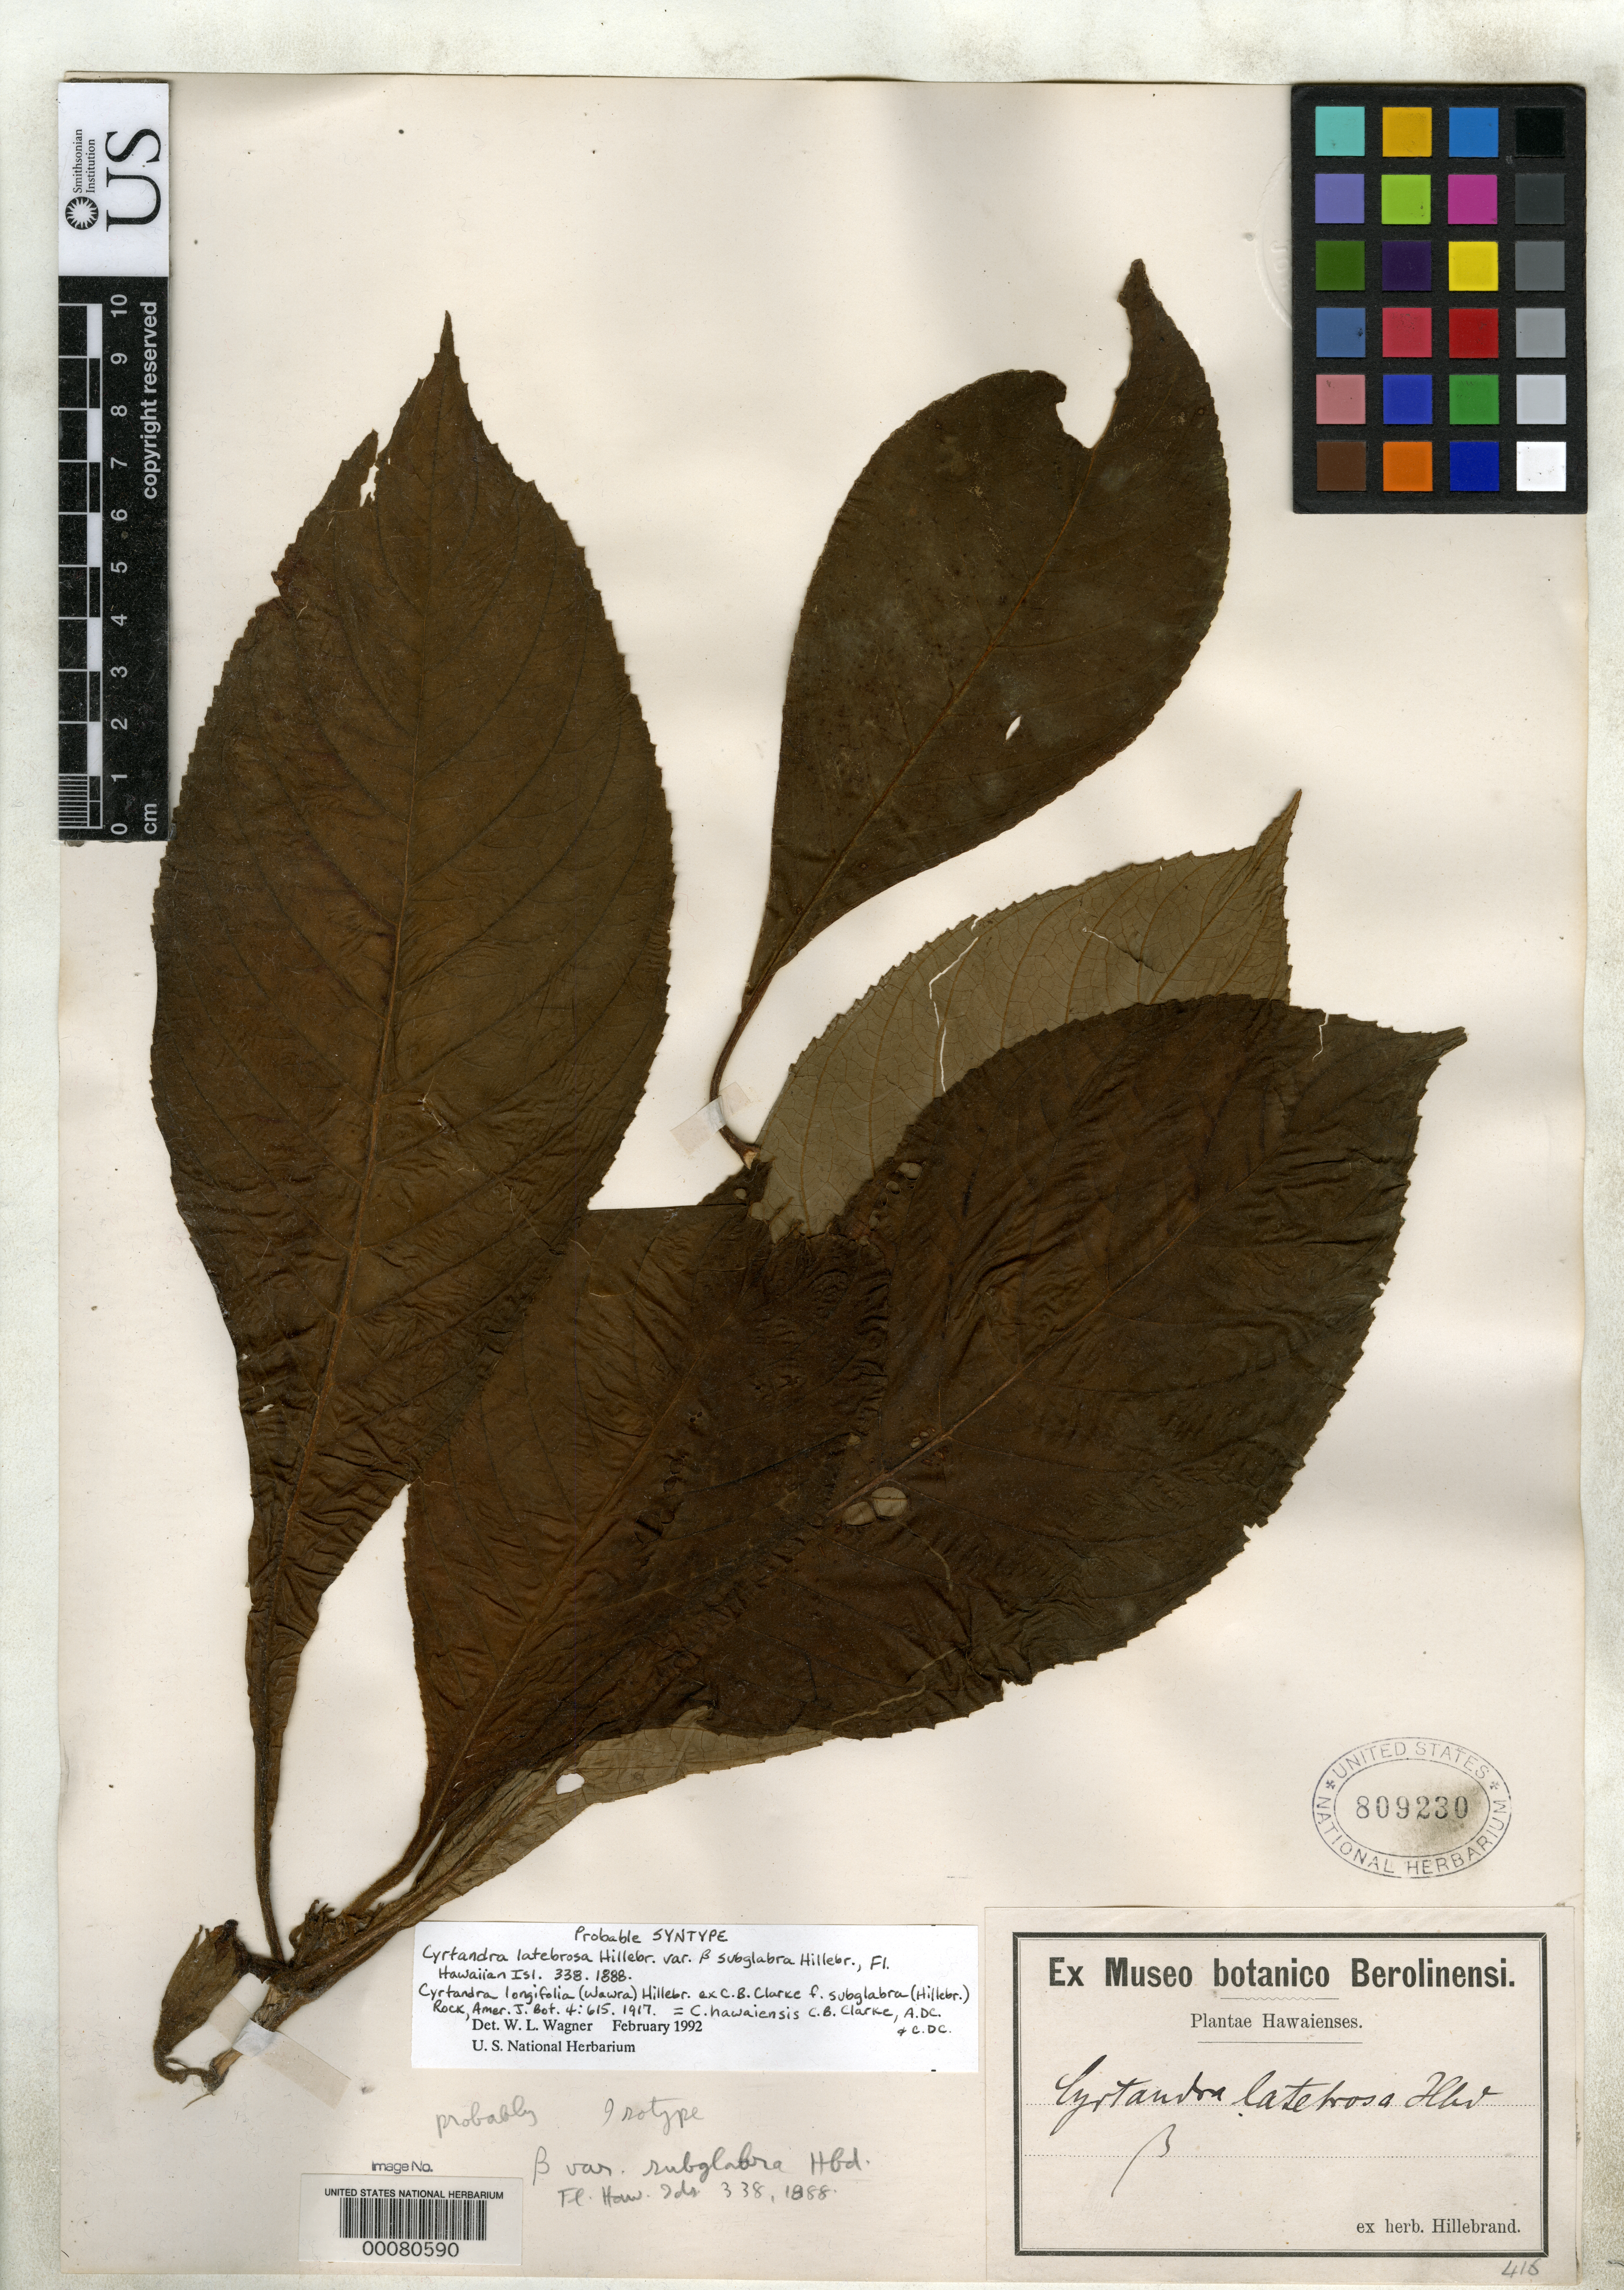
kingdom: Plantae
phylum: Tracheophyta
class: Magnoliopsida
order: Lamiales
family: Gesneriaceae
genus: Cyrtandra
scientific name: Cyrtandra latebrosa var. subglabra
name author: Hillebr.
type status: Possible Syntype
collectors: W. Hillebrand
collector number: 416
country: United States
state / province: Hawaii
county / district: Maui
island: Maui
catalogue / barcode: US 809230